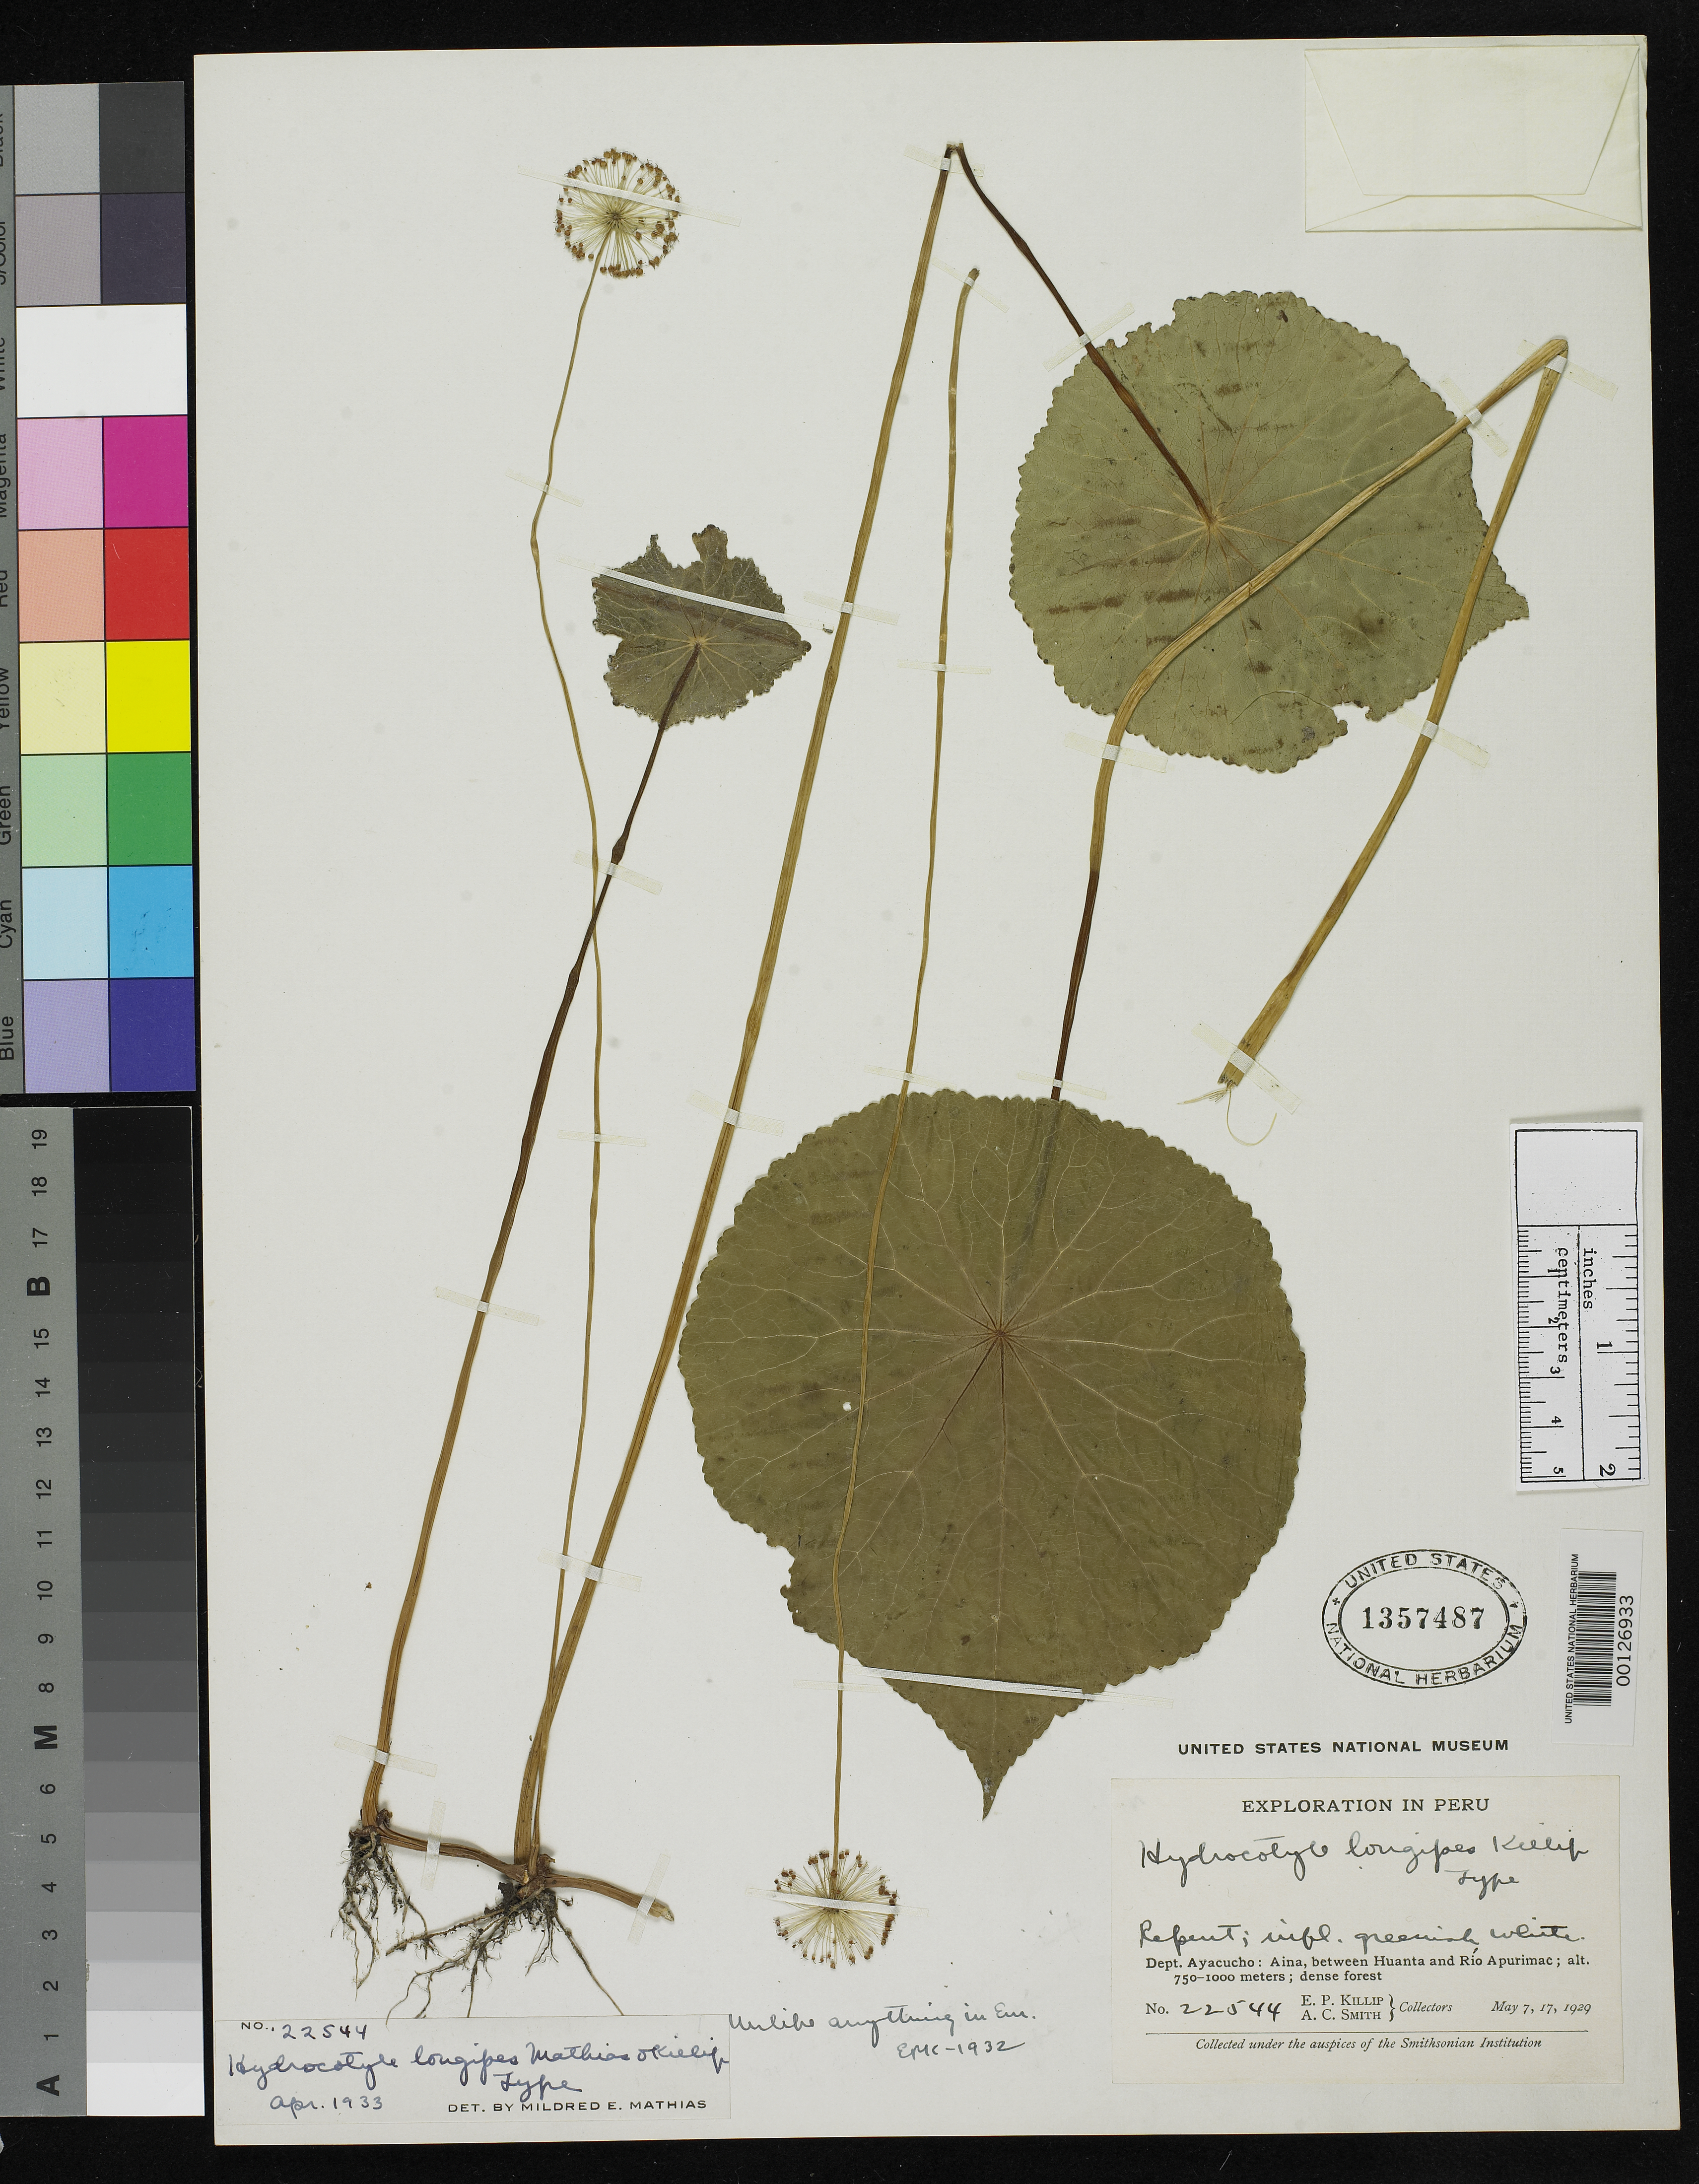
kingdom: Plantae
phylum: Tracheophyta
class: Magnoliopsida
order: Apiales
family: Araliaceae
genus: Hydrocotyle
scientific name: Hydrocotyle longipes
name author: Mathias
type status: Holotype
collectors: E. P. Killip & A. C. Smith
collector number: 22544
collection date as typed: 07 May 1929 and 17 May 1929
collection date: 1929-05-07,1929-05-17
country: Peru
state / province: Ayacucho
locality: Aina, between Huanta and Río Apurímac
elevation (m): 750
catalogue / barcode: US 1357487